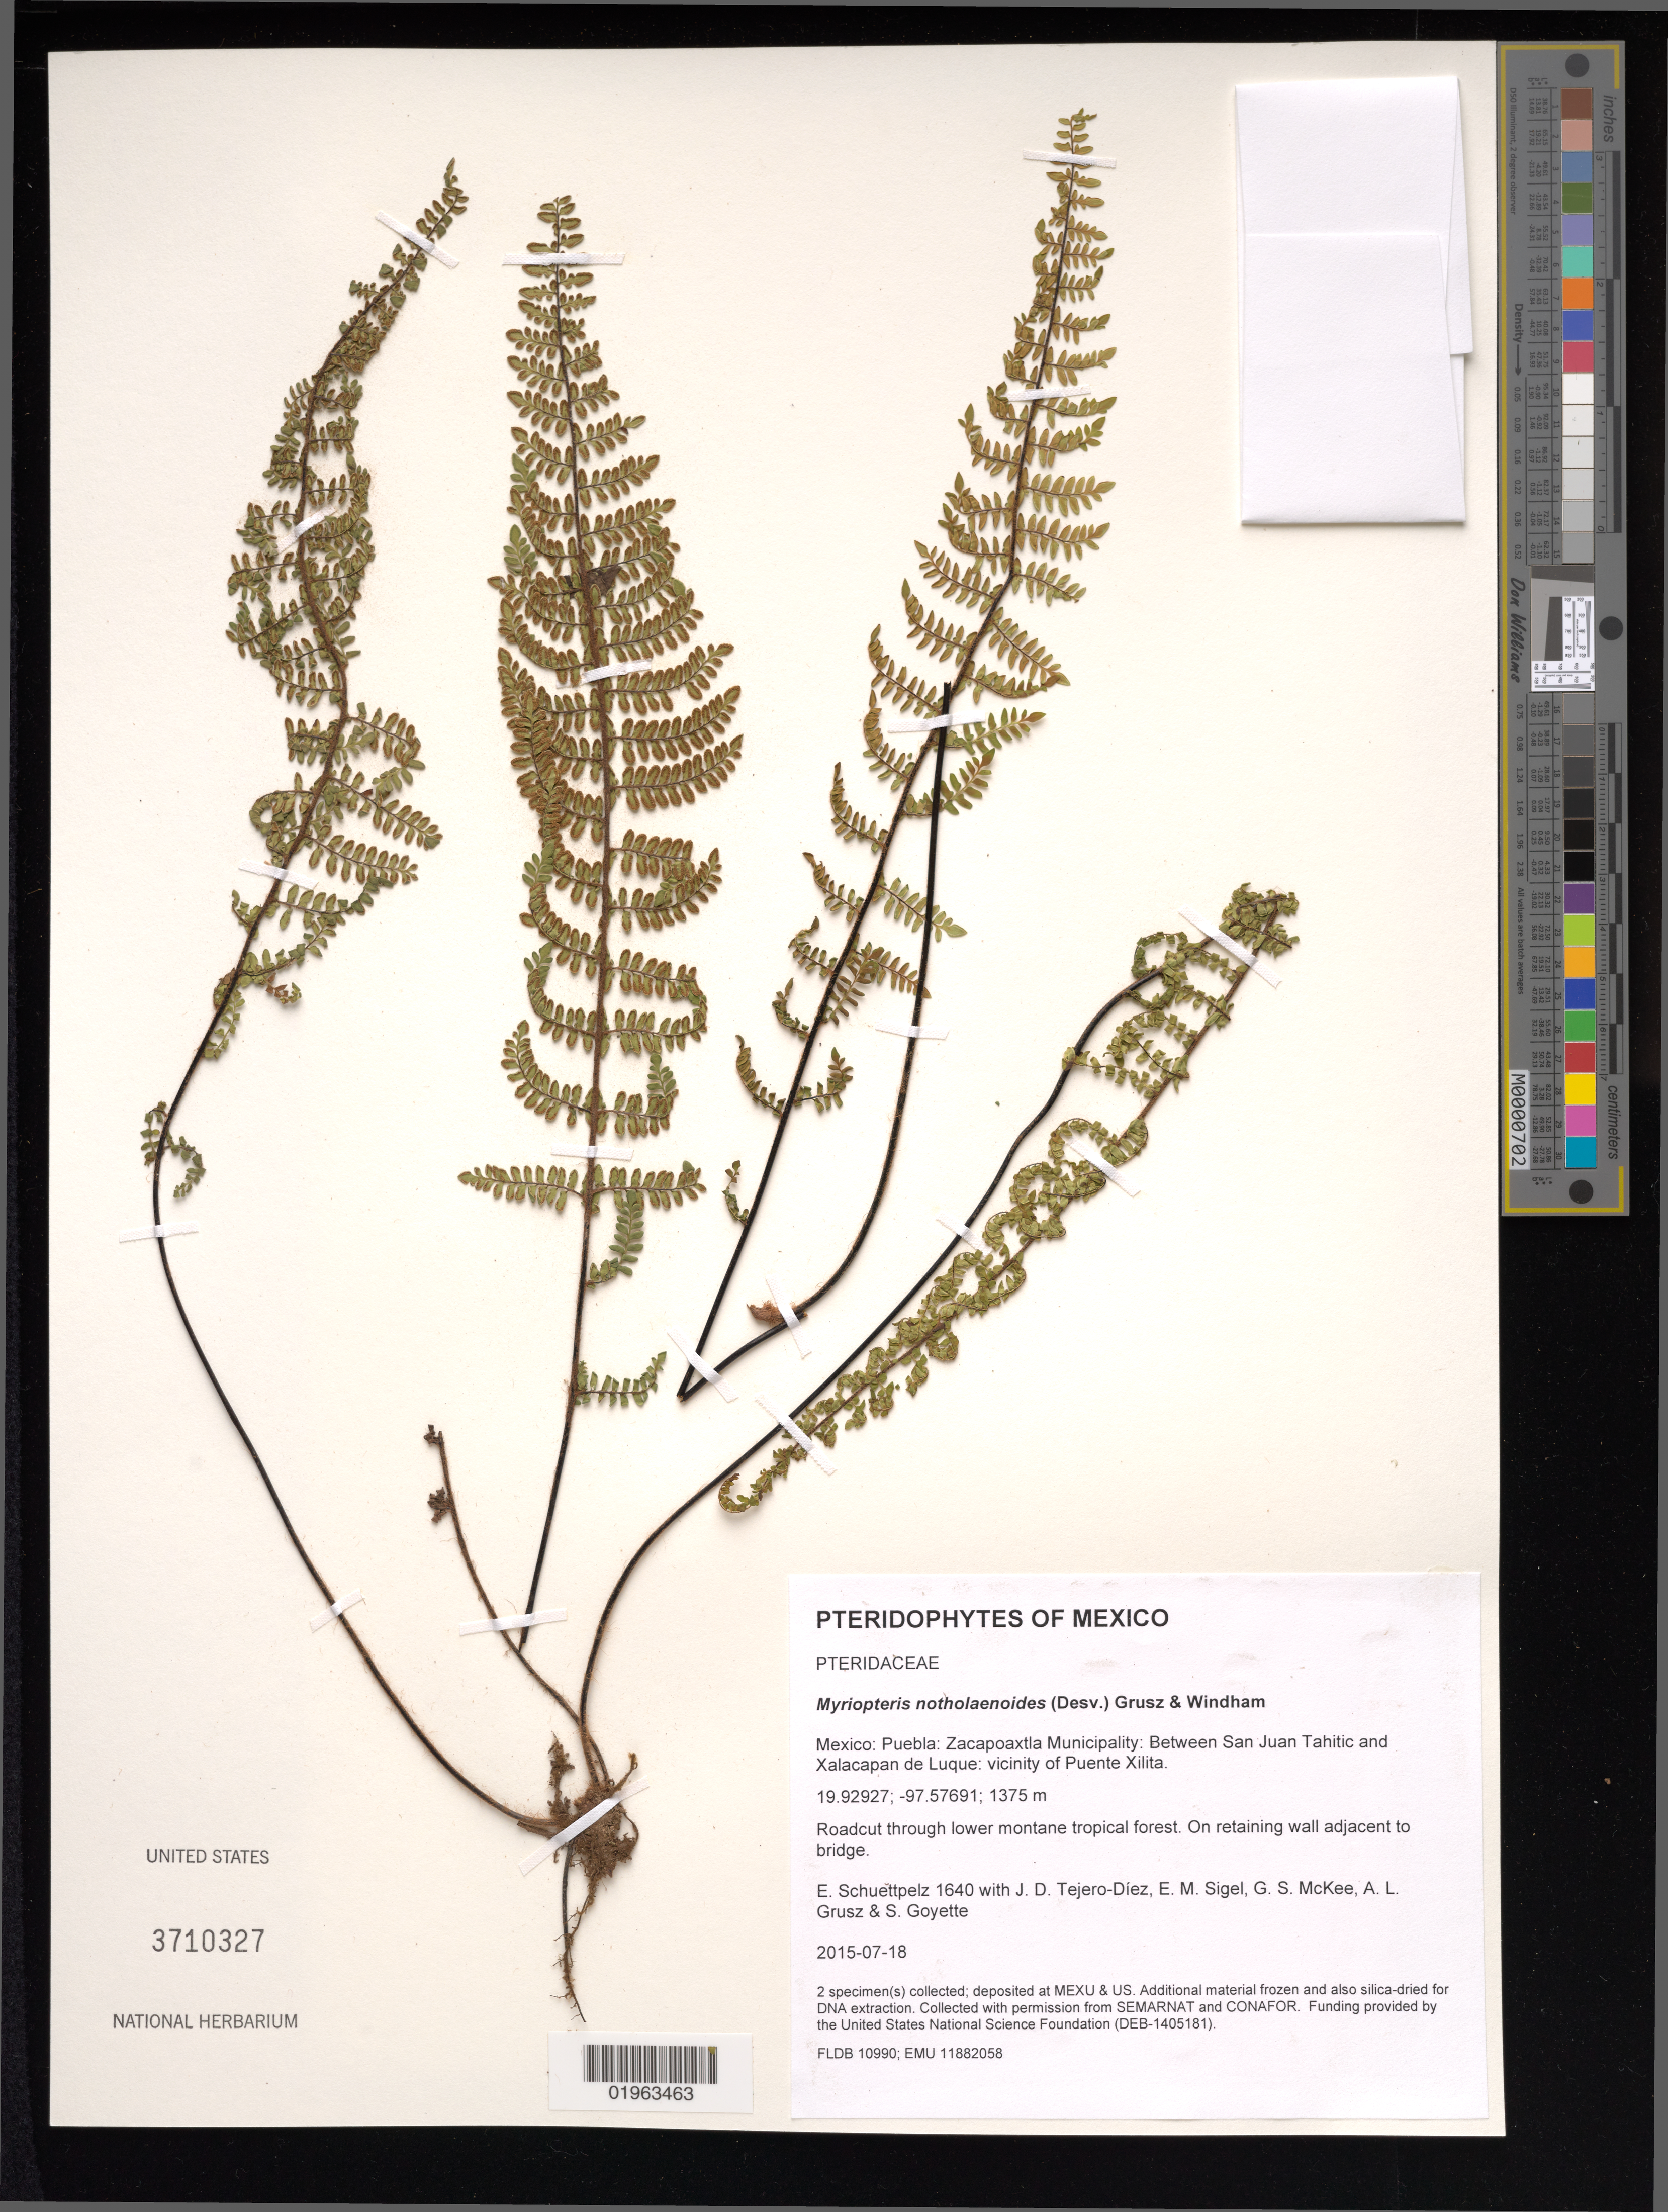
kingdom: Plantae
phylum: Tracheophyta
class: Polypodiopsida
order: Polypodiales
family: Pteridaceae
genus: Myriopteris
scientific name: Myriopteris notholaenoides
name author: (Desv.) Grusz & Windham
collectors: E. Schuettpelz, D. Tejero-Díez, E. M. Sigel, G. S. McKee & A. Grusz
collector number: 1640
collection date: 2015-07-18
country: Mexico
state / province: Puebla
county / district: Zacapoaxtla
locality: Between San Juan Tahitic and Xalacapan de Luque: vicinity of Puente Xilita.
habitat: Roadcut through lower montane tropical forest.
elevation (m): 1375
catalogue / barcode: US 3710327